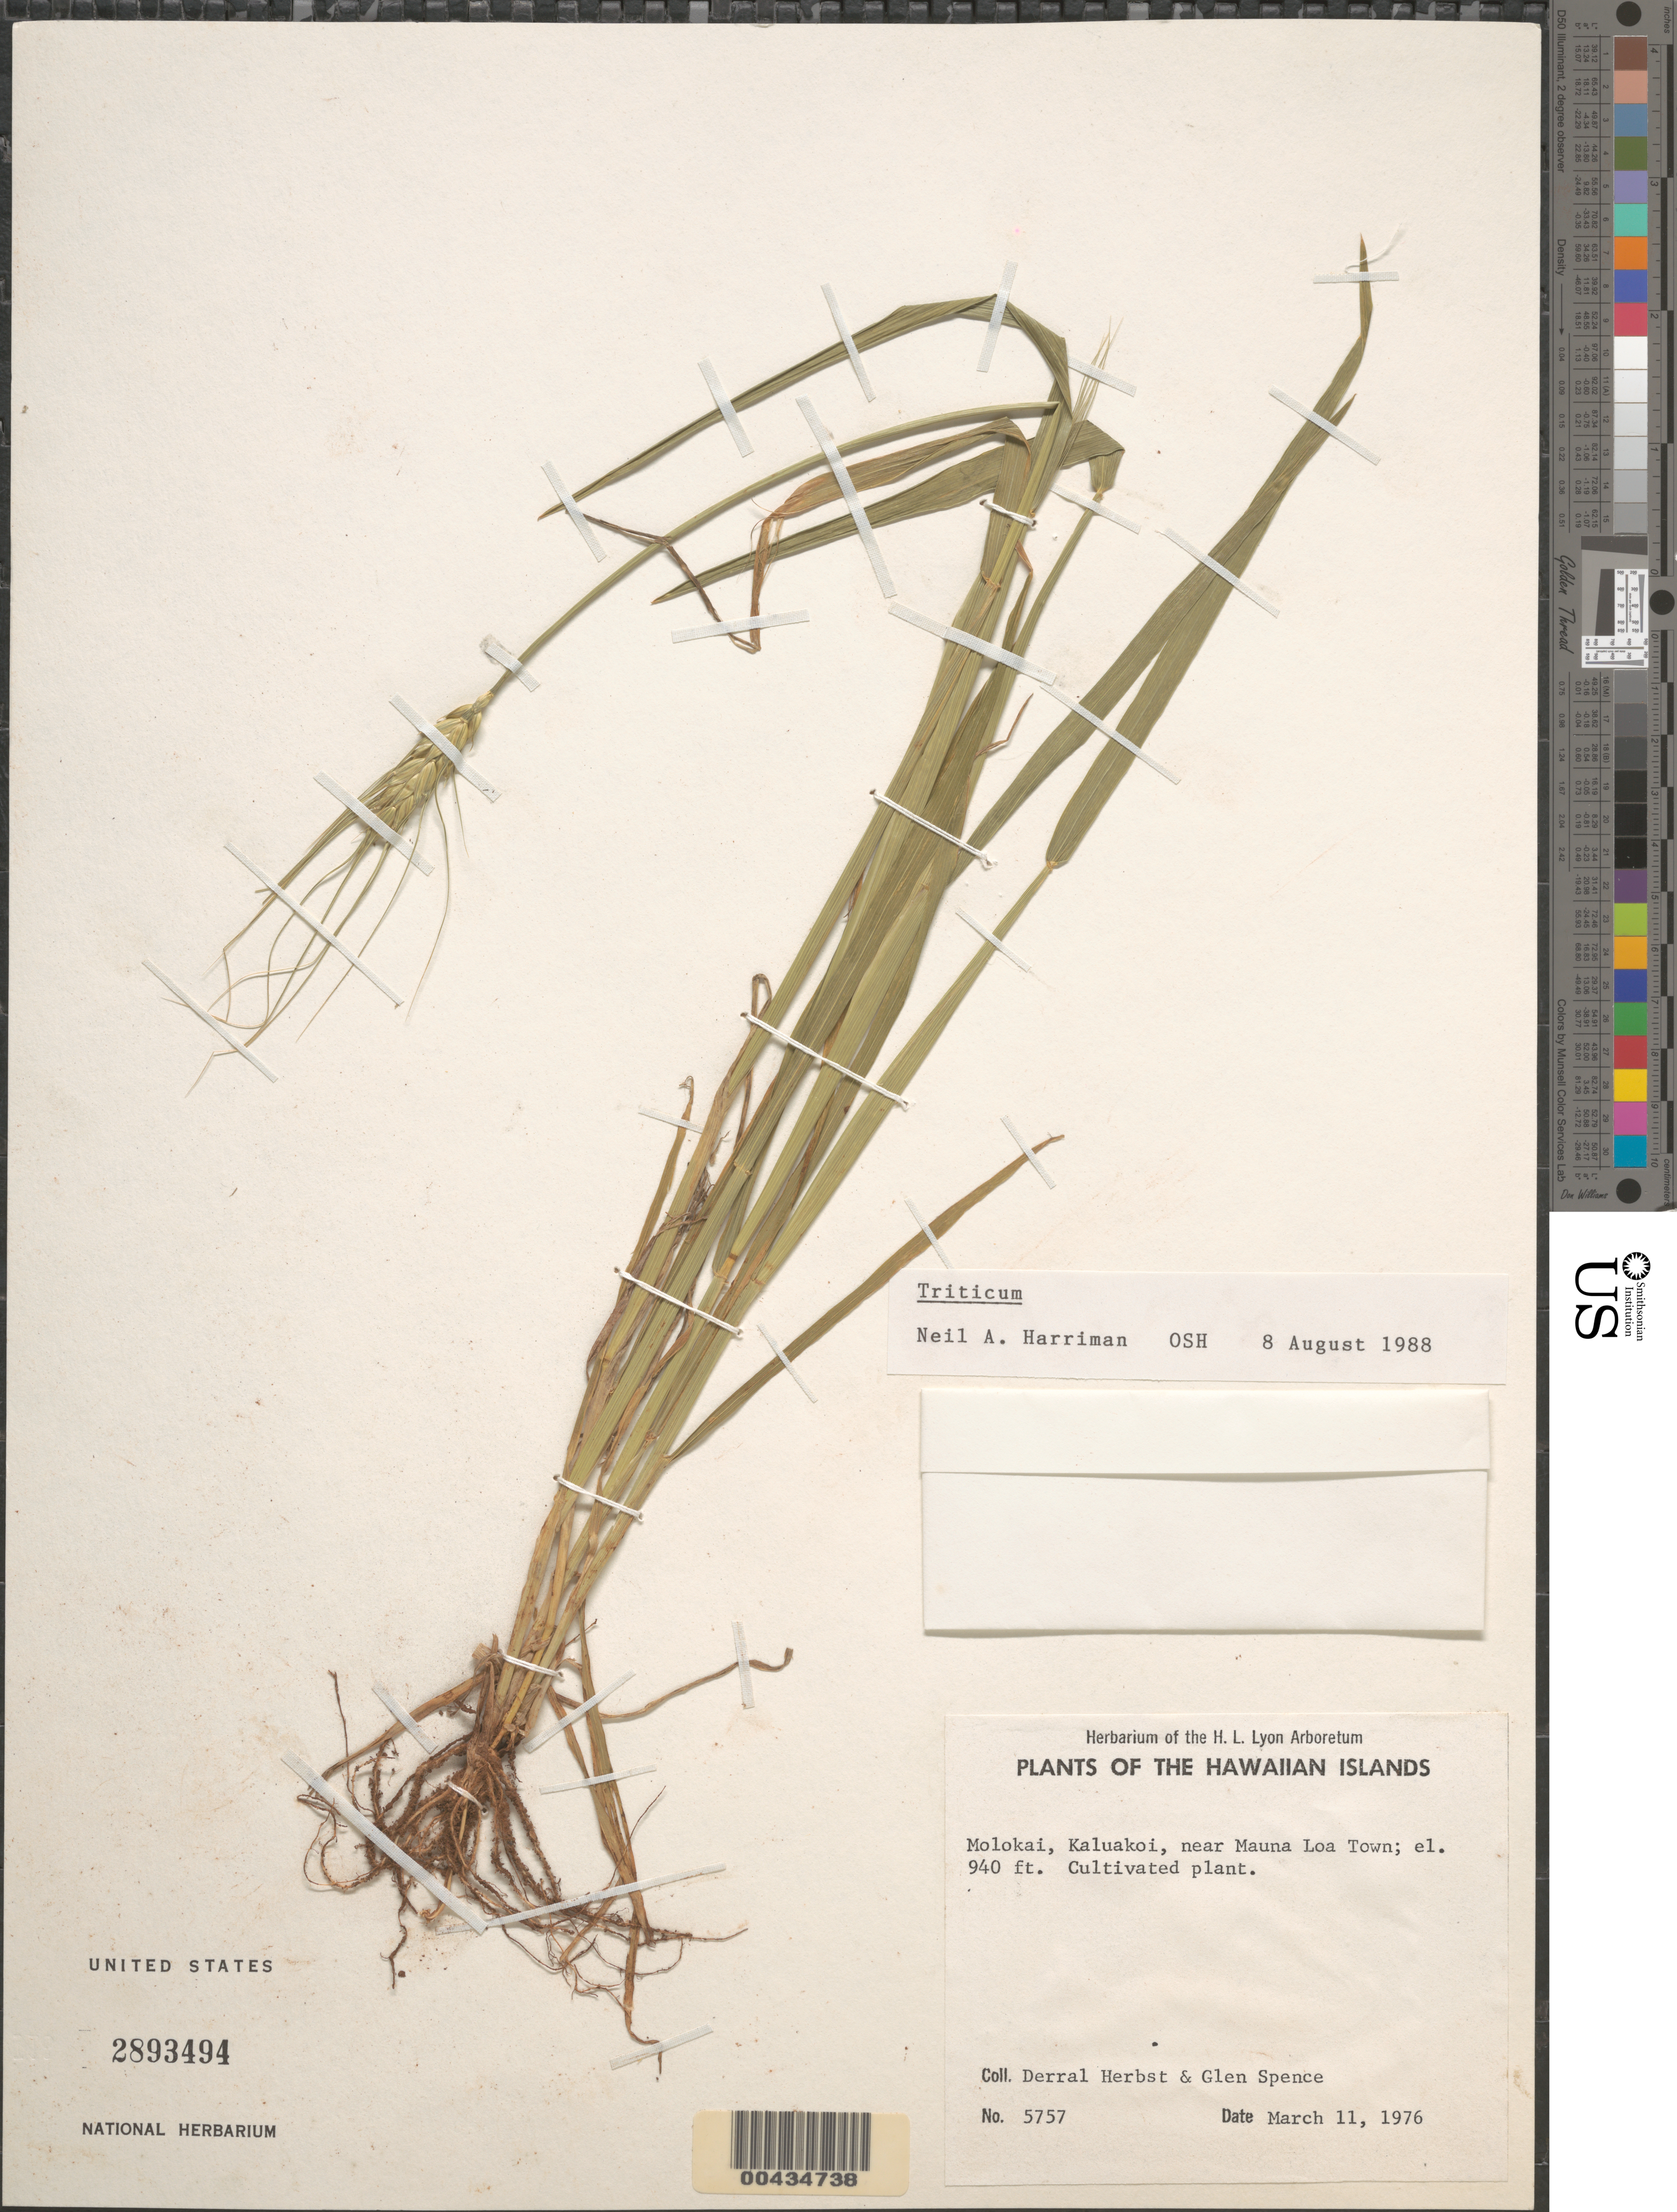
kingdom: Plantae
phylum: Tracheophyta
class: Liliopsida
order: Poales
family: Poaceae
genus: Triticum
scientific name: Triticum aestivum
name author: L.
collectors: D. R. Herbst & G. Spence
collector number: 5757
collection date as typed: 11 Mar 1976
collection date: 1976-03-11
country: United States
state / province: Hawaii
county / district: Maui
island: Moloka'i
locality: Kaluakoi, near Mauna Loa Town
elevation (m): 287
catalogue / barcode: US 2893494